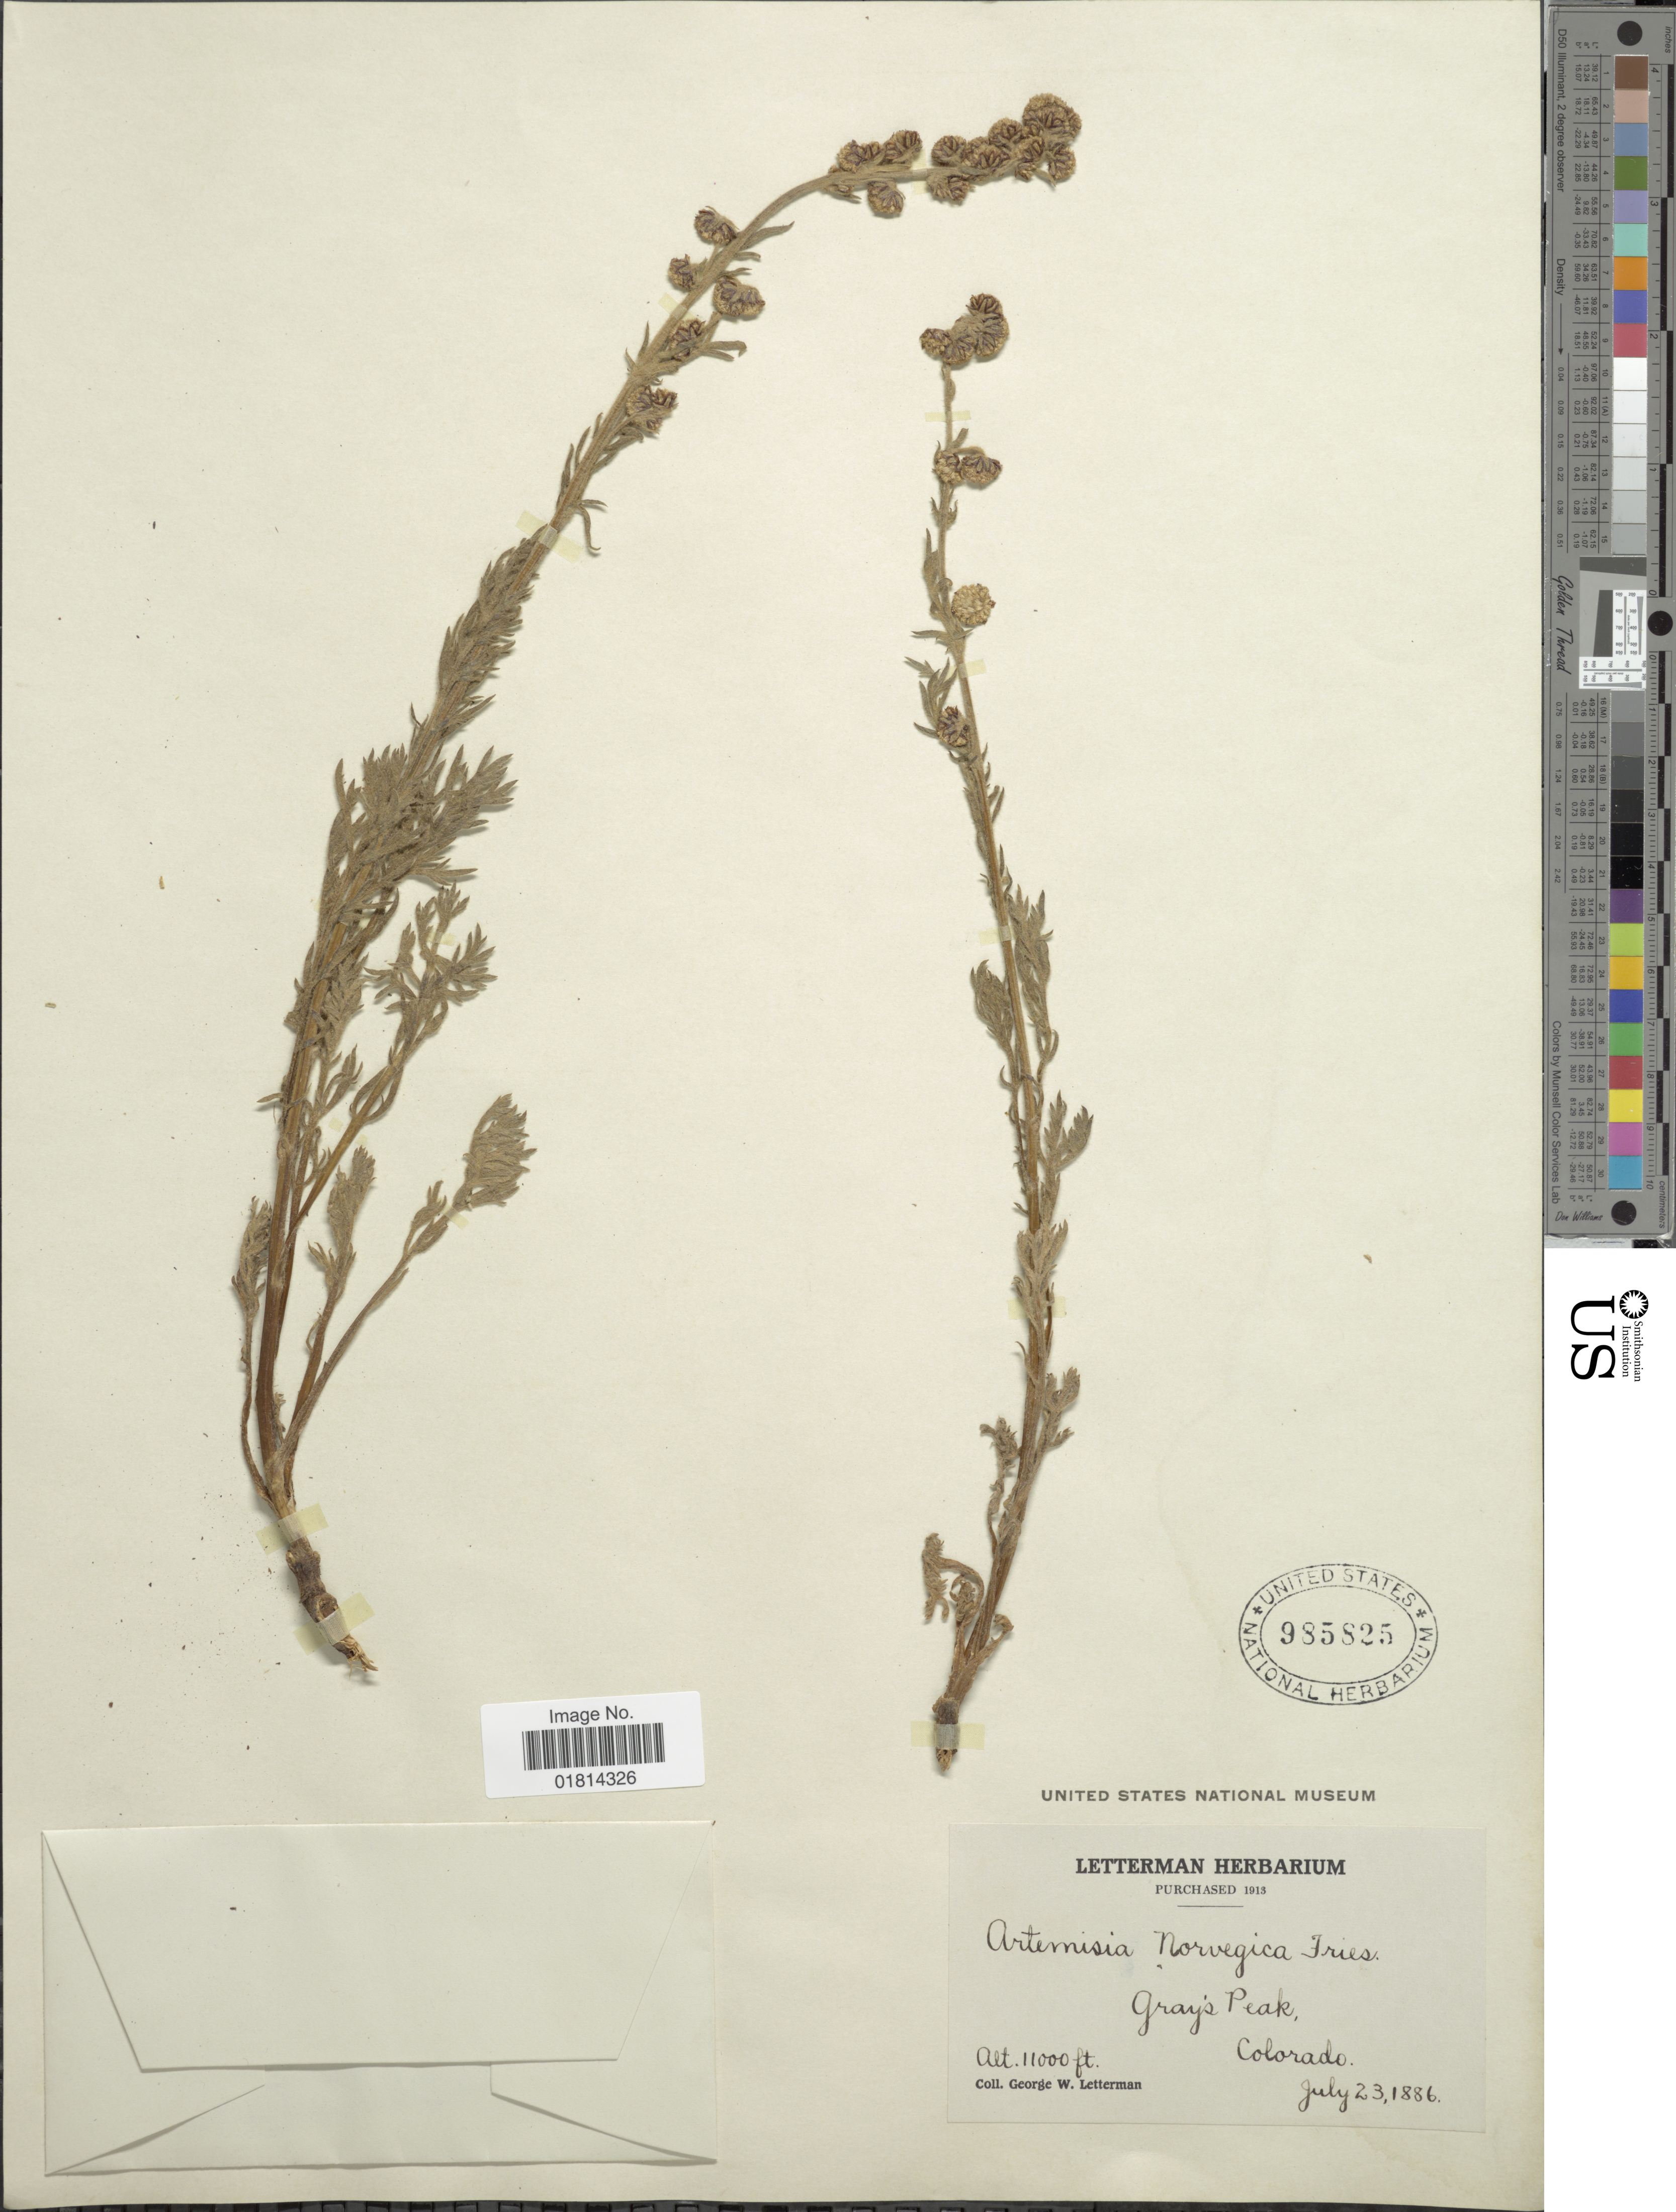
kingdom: Plantae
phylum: Tracheophyta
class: Magnoliopsida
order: Asterales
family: Asteraceae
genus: Artemisia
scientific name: Artemisia arctica subsp. saxicola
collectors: G. W. Letterman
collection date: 1886-07-23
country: United States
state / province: Colorado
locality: Gray's Peak, Colorado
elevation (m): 3353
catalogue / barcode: US 985825